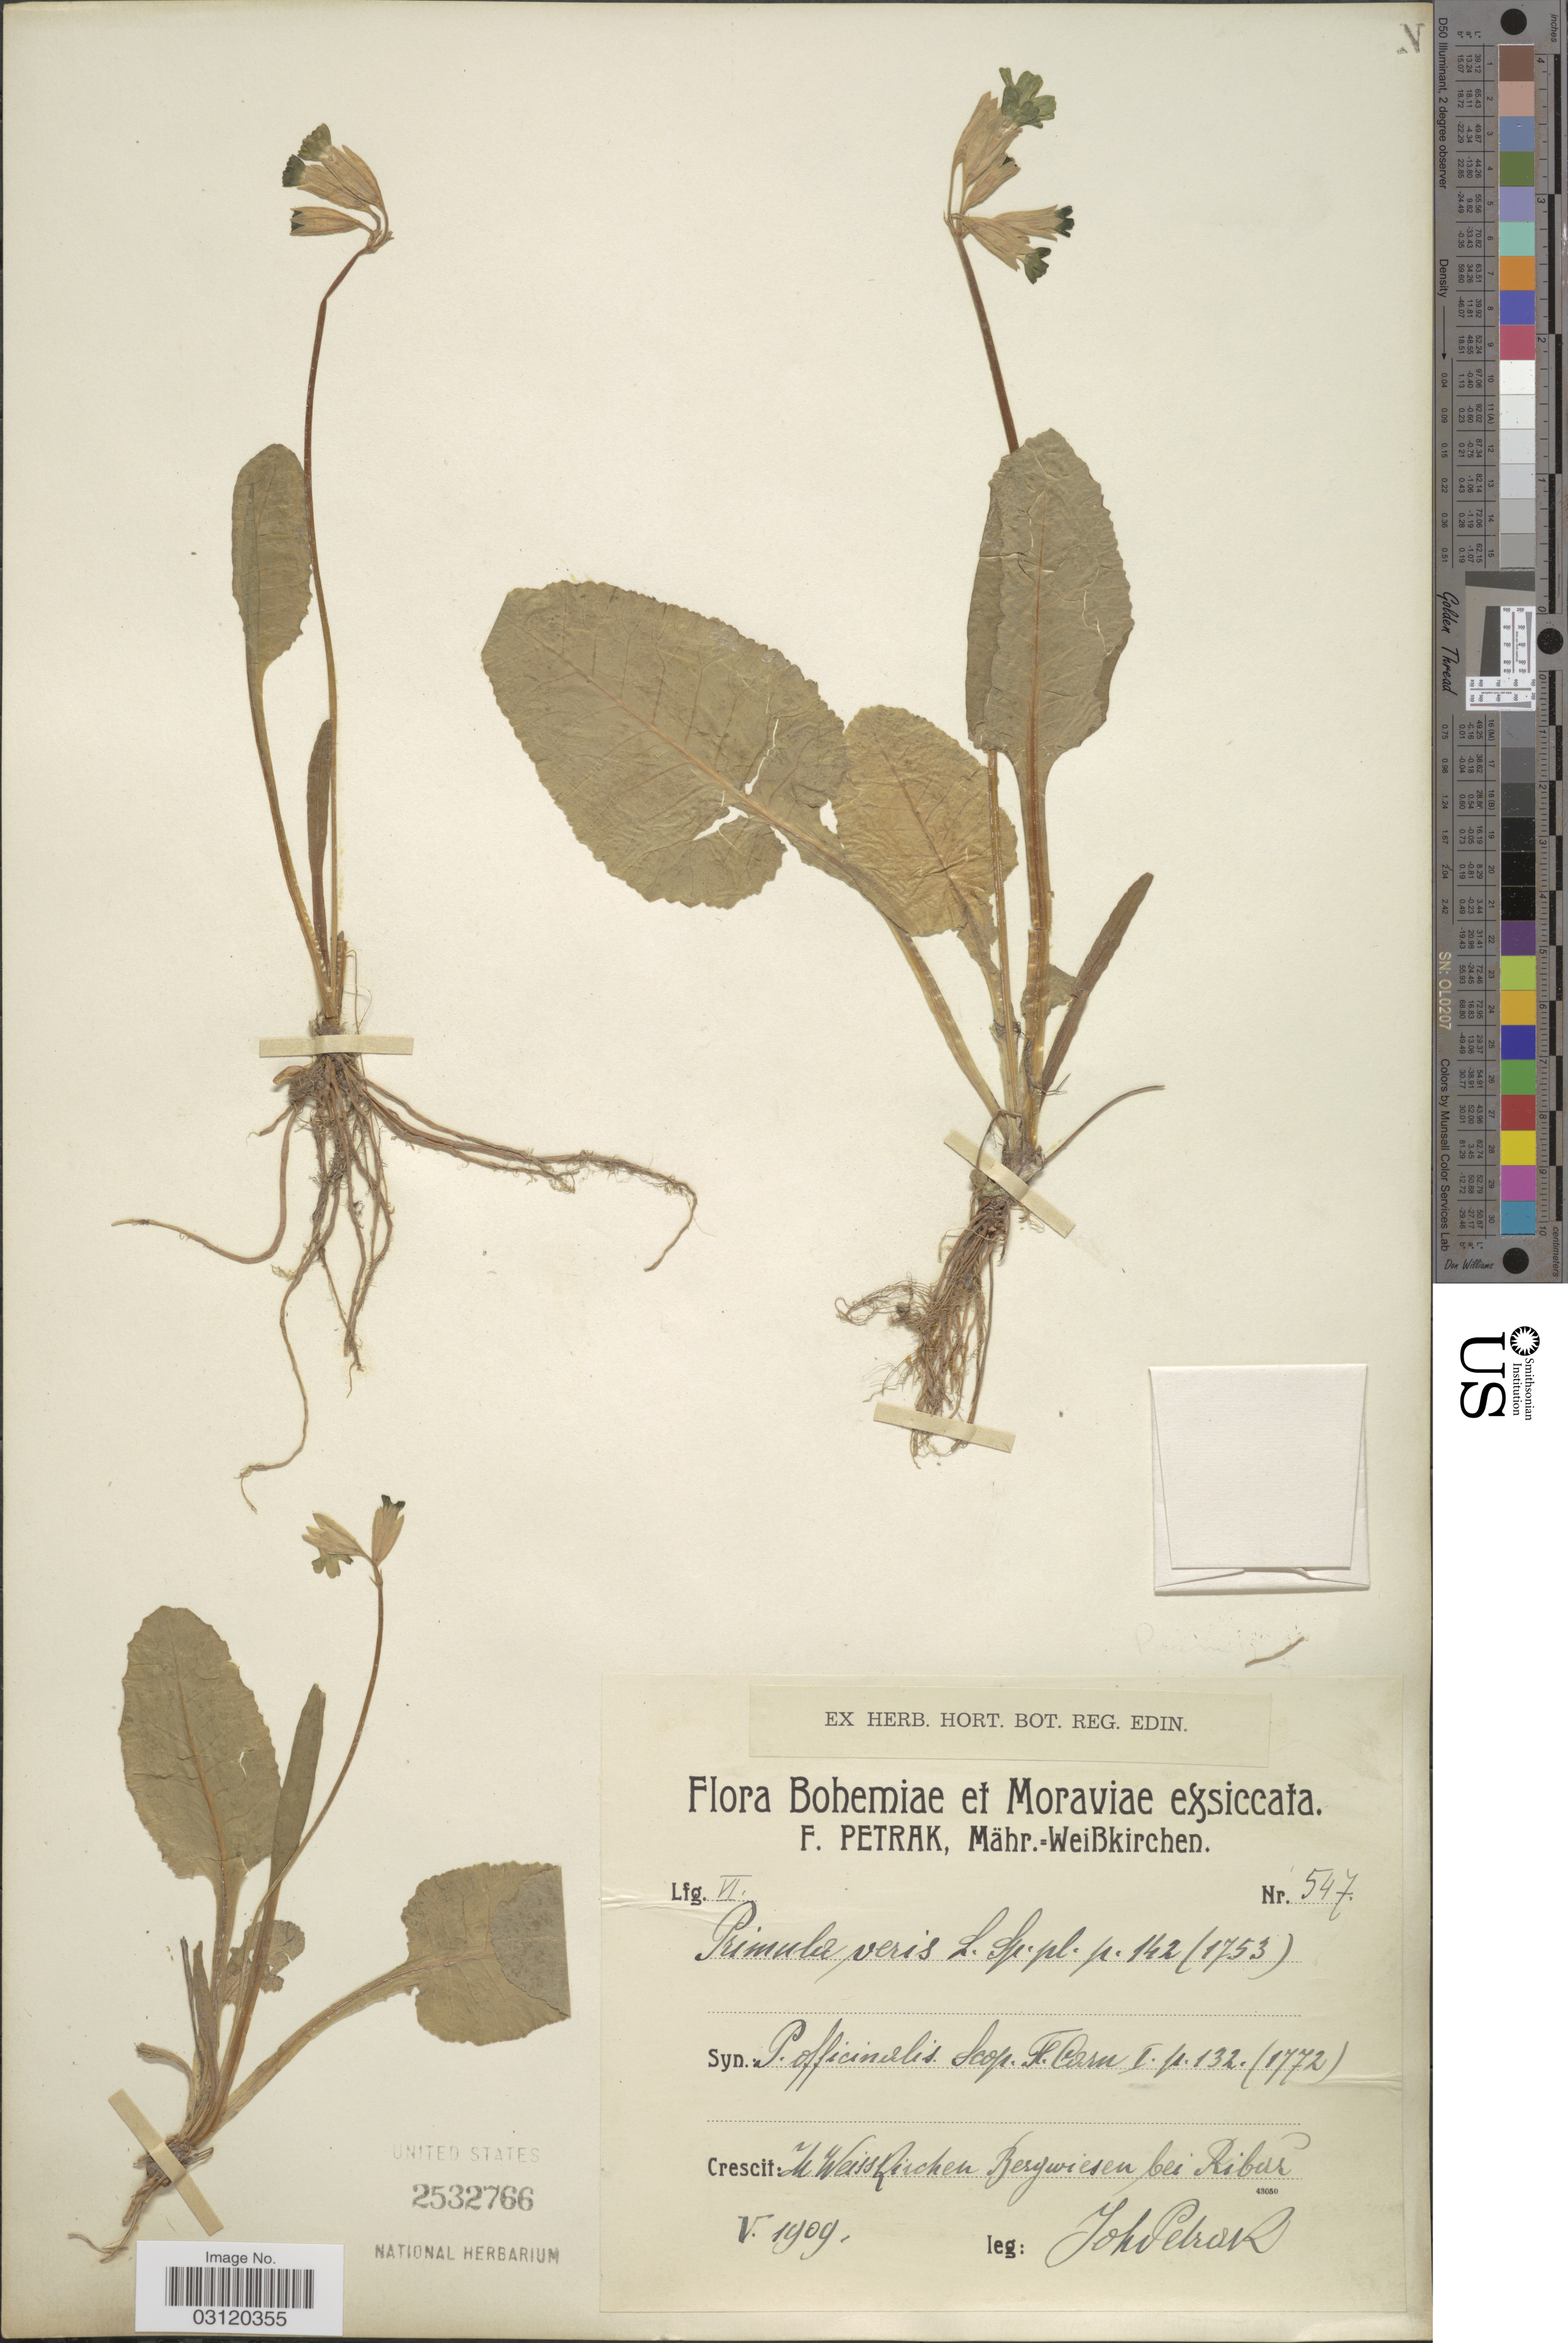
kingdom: Plantae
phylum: Tracheophyta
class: Magnoliopsida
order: Ericales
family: Primulaceae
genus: Primula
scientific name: Primula veris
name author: L.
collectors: J. Petrak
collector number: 547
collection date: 1909-05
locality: Bohemia et Moraviae. Ile Weiss Richen Bergwiesen bei Ribar.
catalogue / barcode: US 2532766